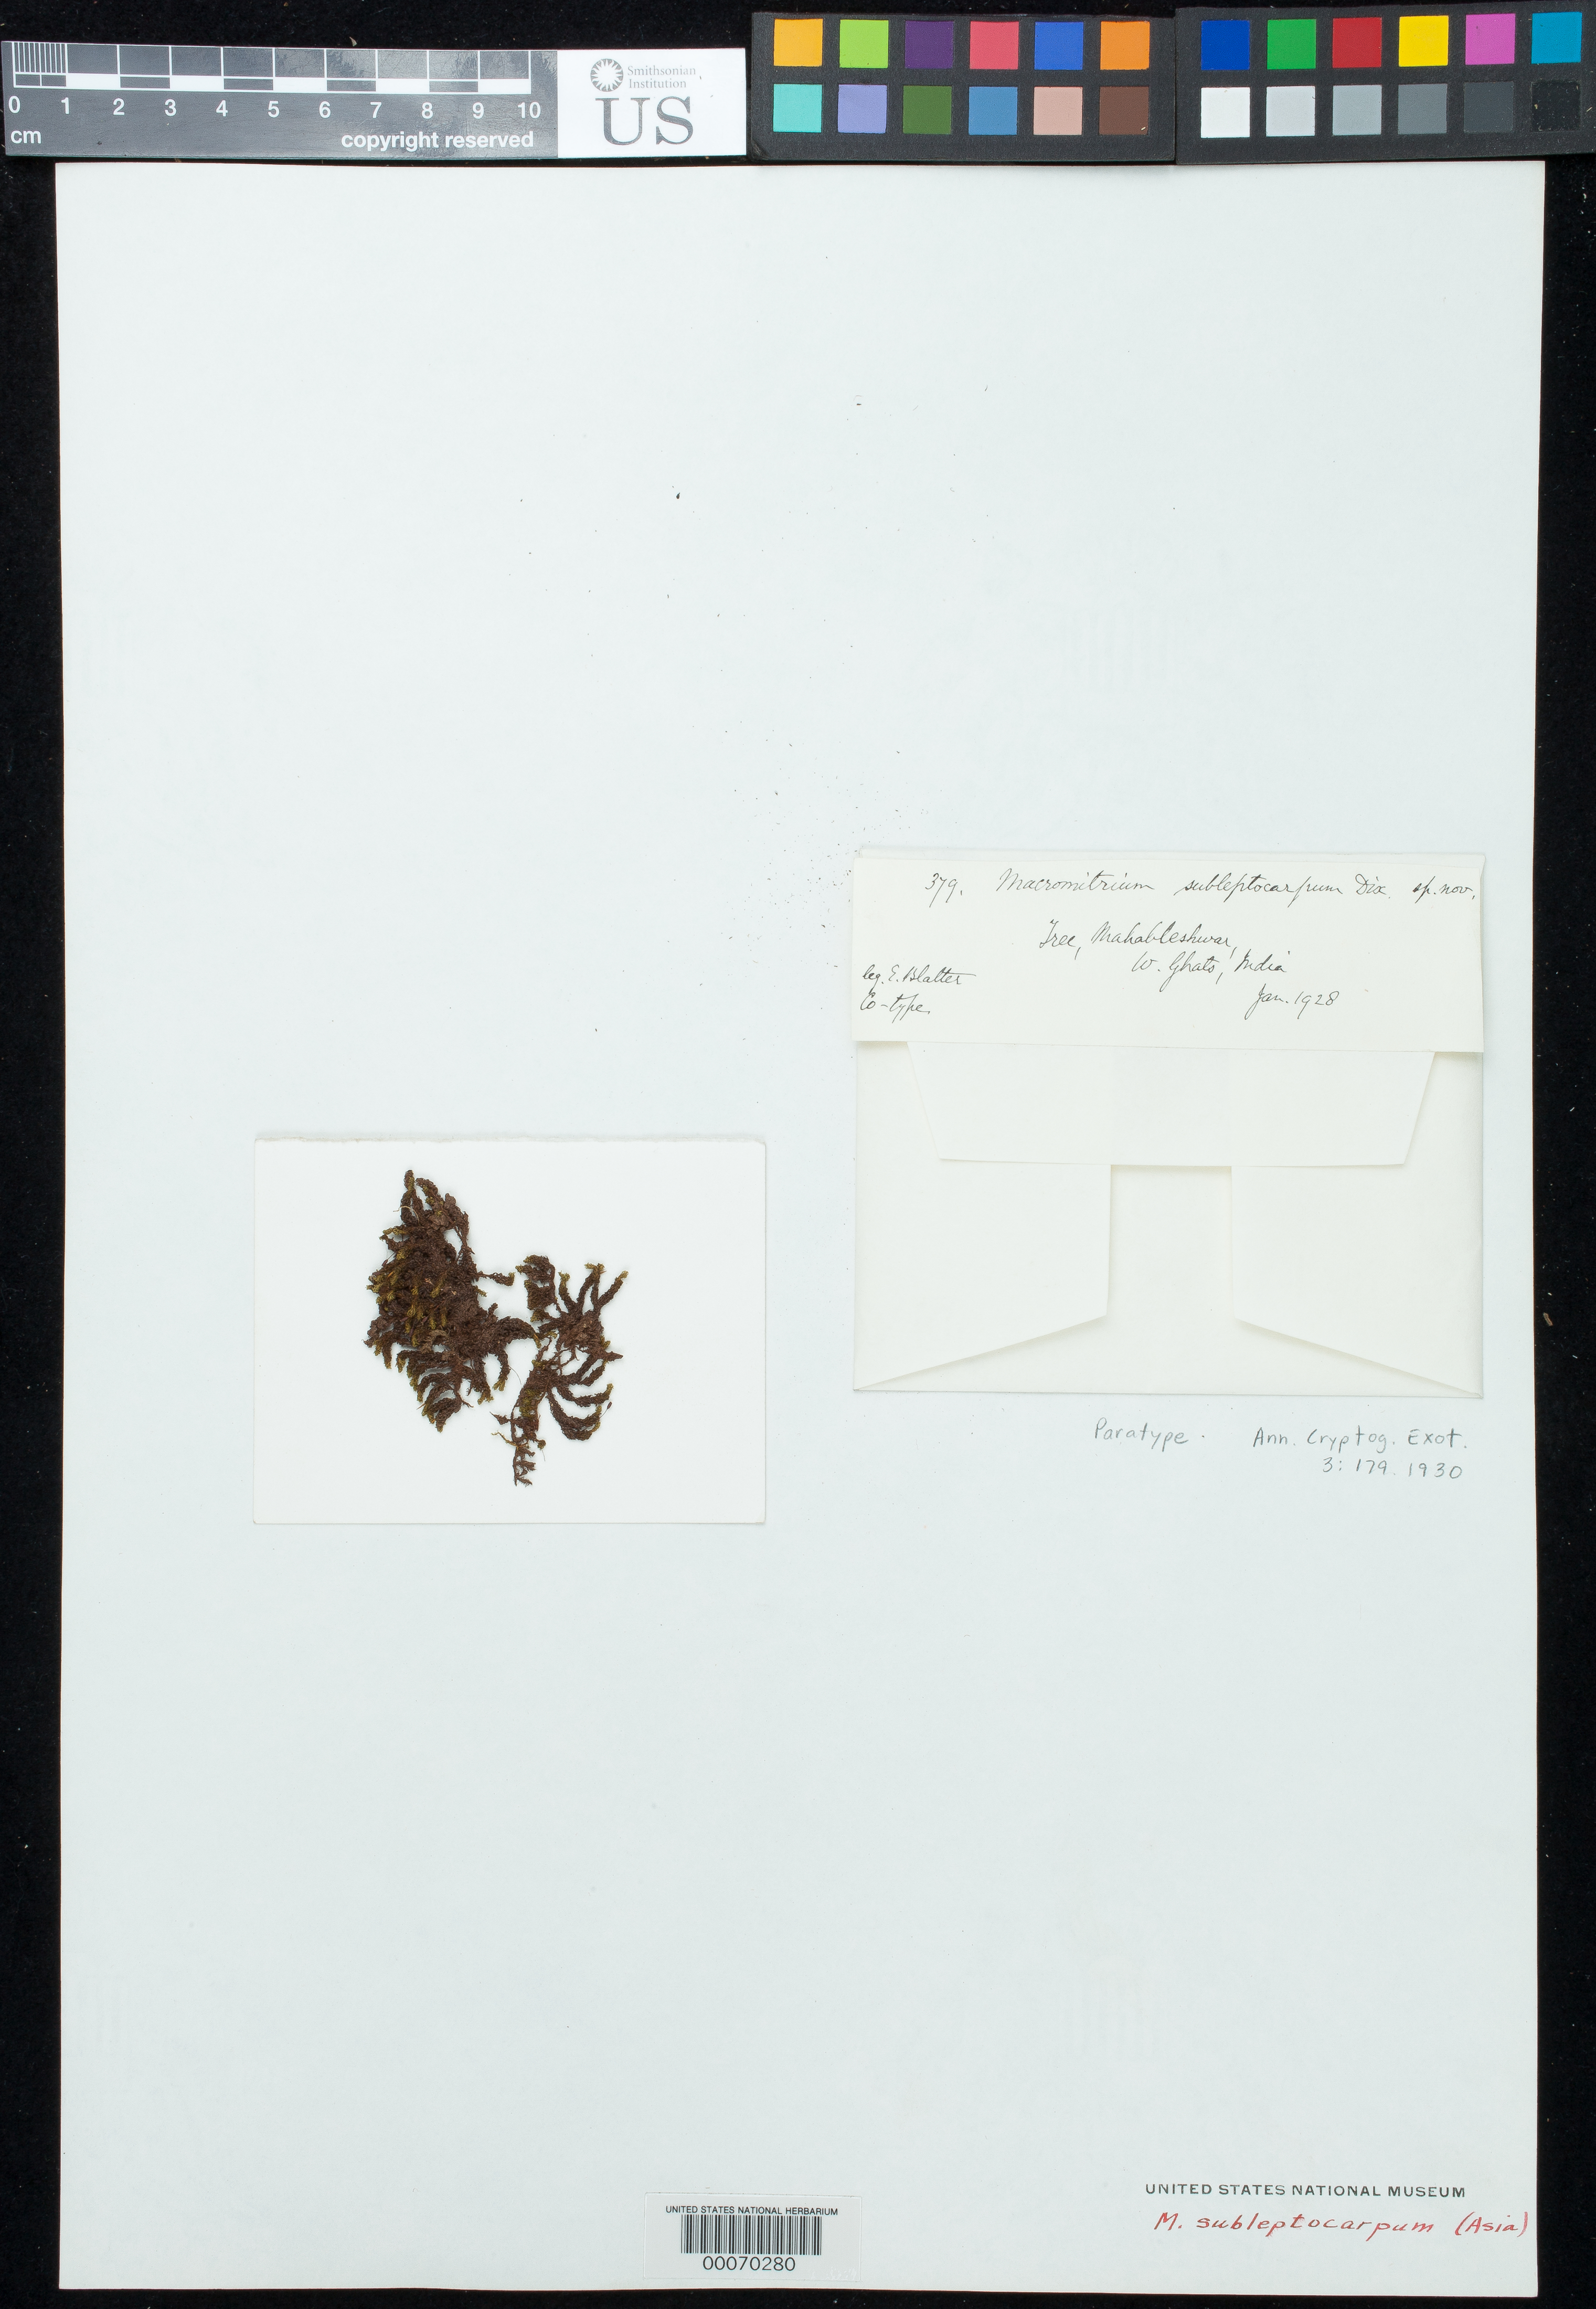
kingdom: Plantae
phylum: Bryophyta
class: Bryopsida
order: Orthotrichales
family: Orthotrichaceae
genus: Macromitrium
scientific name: Macromitrium subleptocarpum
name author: Dixon & P. de la Varde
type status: Paratype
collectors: E. Blatter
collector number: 379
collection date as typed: Jan 1928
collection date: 1928-01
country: India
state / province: Maharashtra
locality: Western Ghats, Mahableshwar.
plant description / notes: Specimen annotated (unsigned, undated) and recorded as paratype, annotated by Shuiliang Guo (2013) as "isotype"